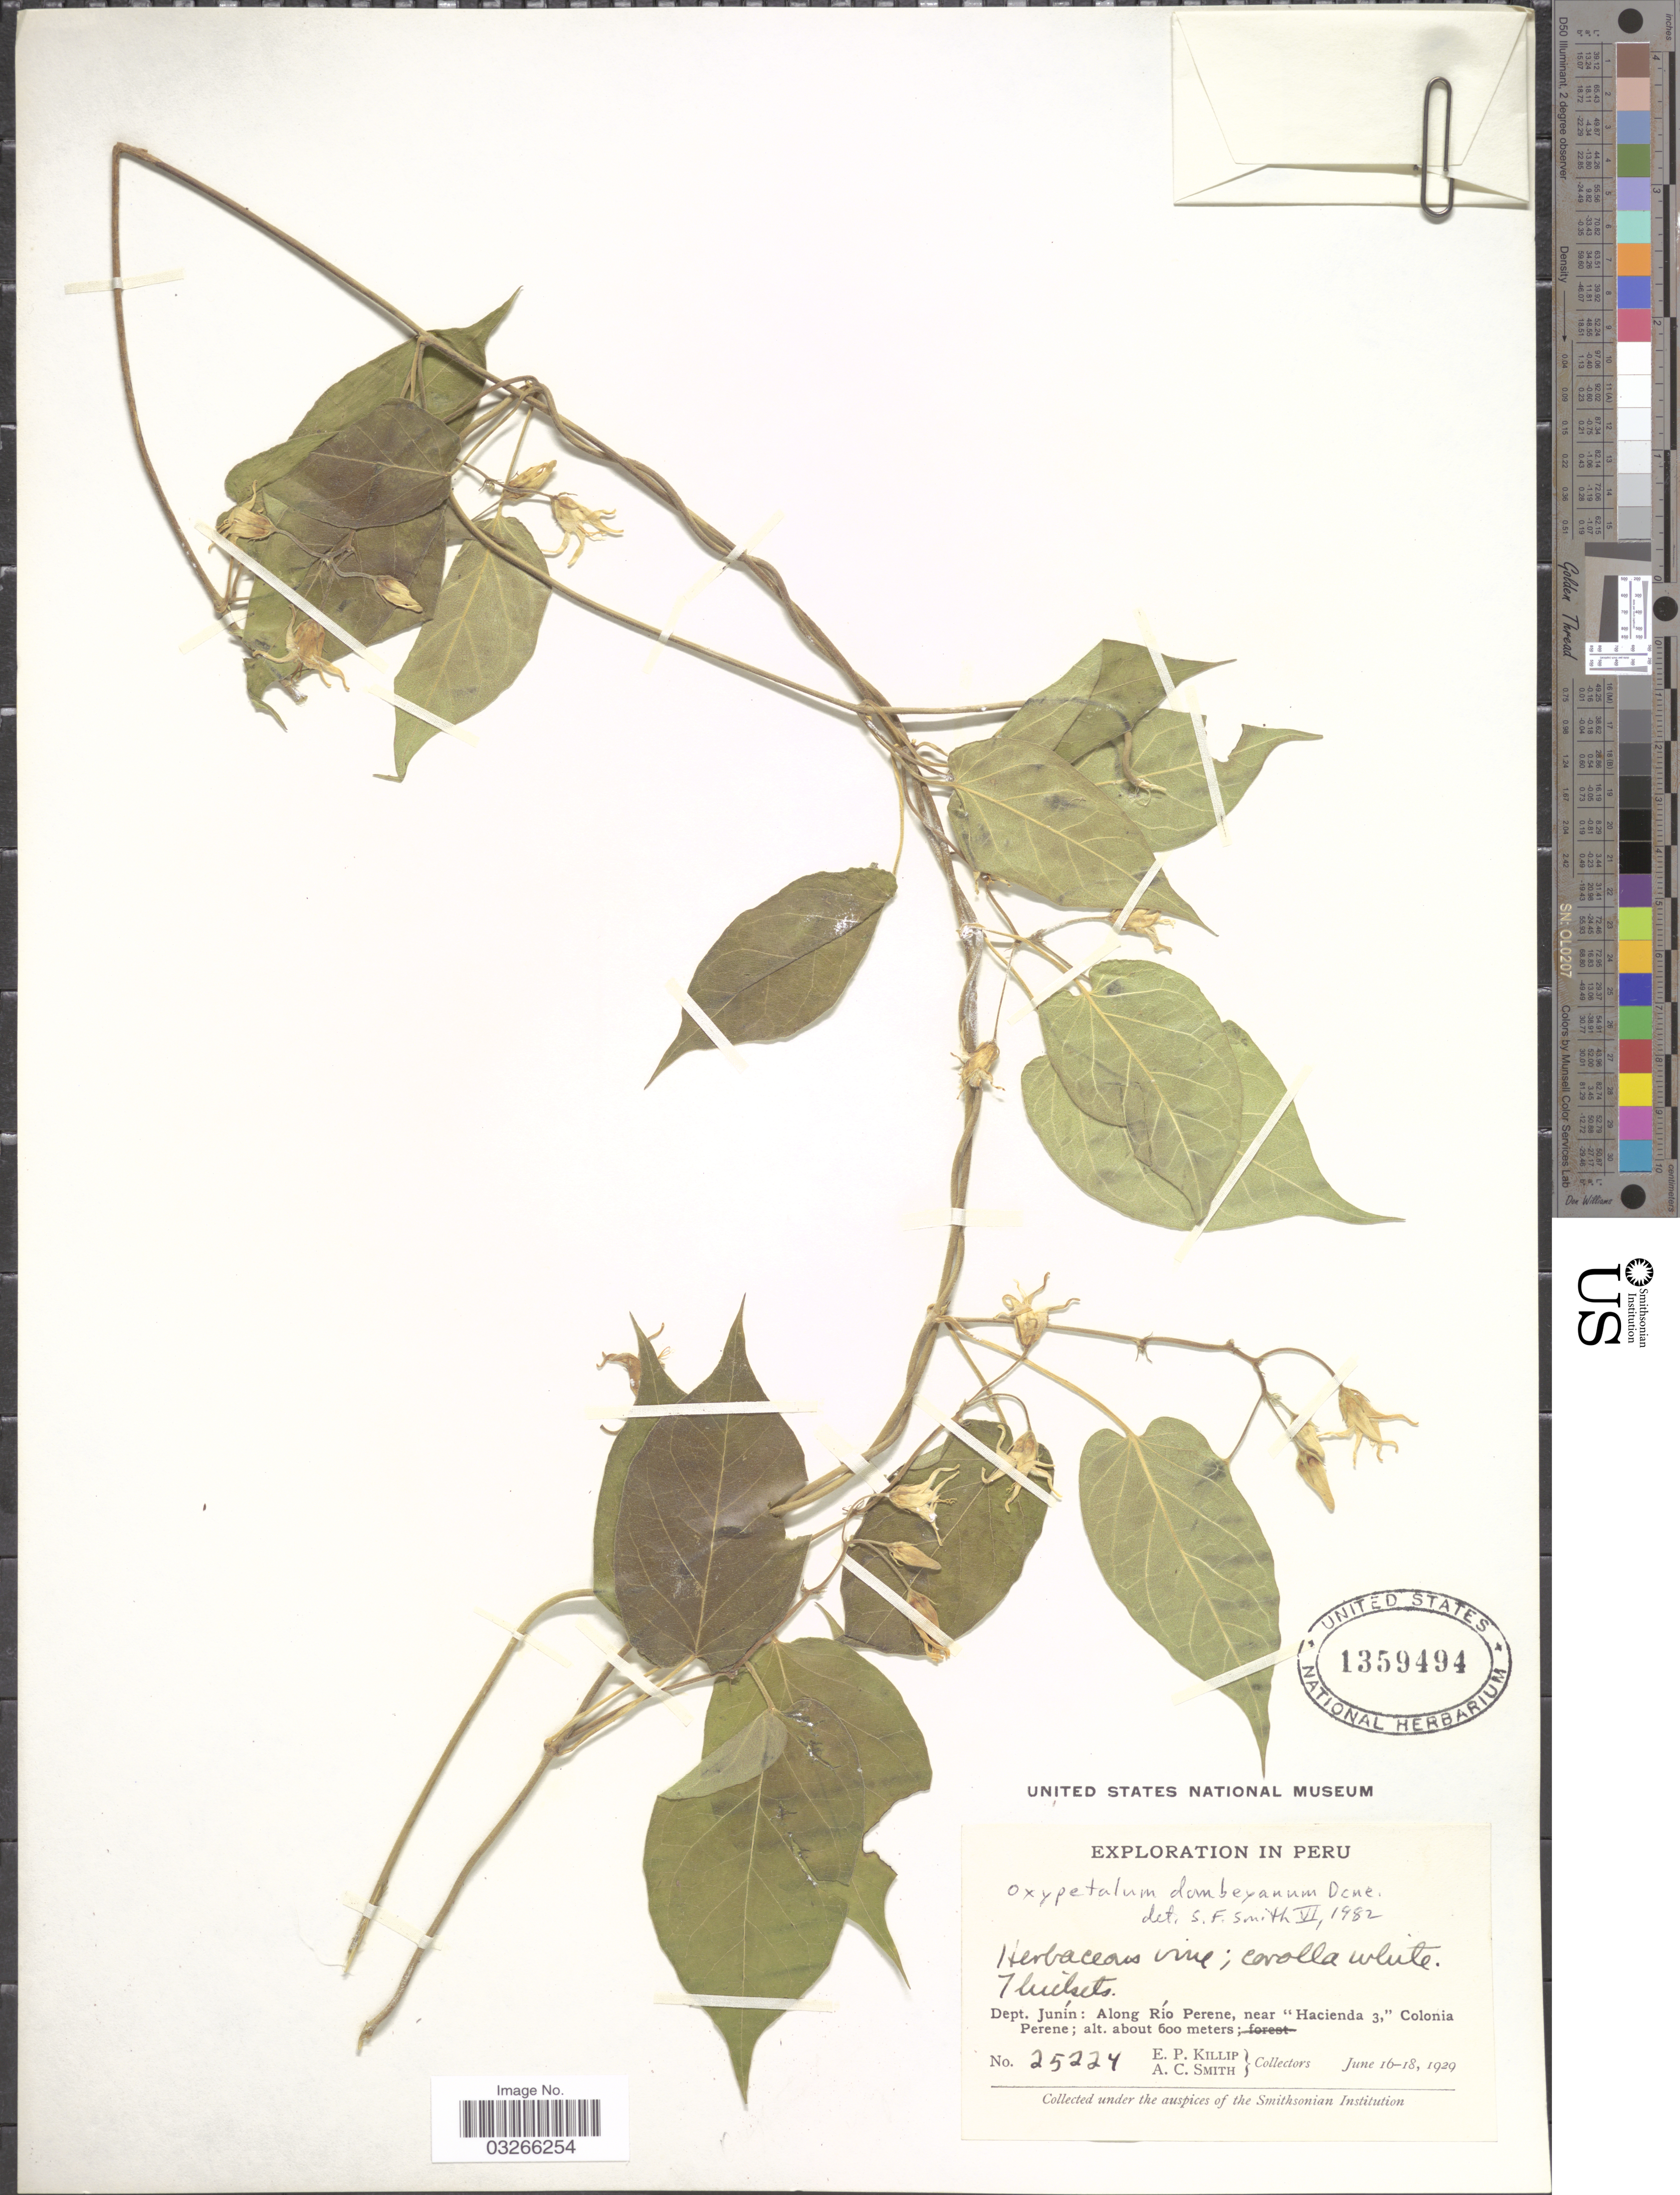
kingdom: Plantae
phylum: Tracheophyta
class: Magnoliopsida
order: Gentianales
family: Apocynaceae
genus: Oxypetalum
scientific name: Oxypetalum dombeyanum Decne.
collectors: E. P. Killip & A. C. Smith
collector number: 25224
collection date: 1929-06-16/1929-06-18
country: Peru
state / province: Junín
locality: Dept. Junín: Along Río Perene, near "Hacienda 3," Colonia Perene.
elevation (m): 600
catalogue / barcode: US 1359494